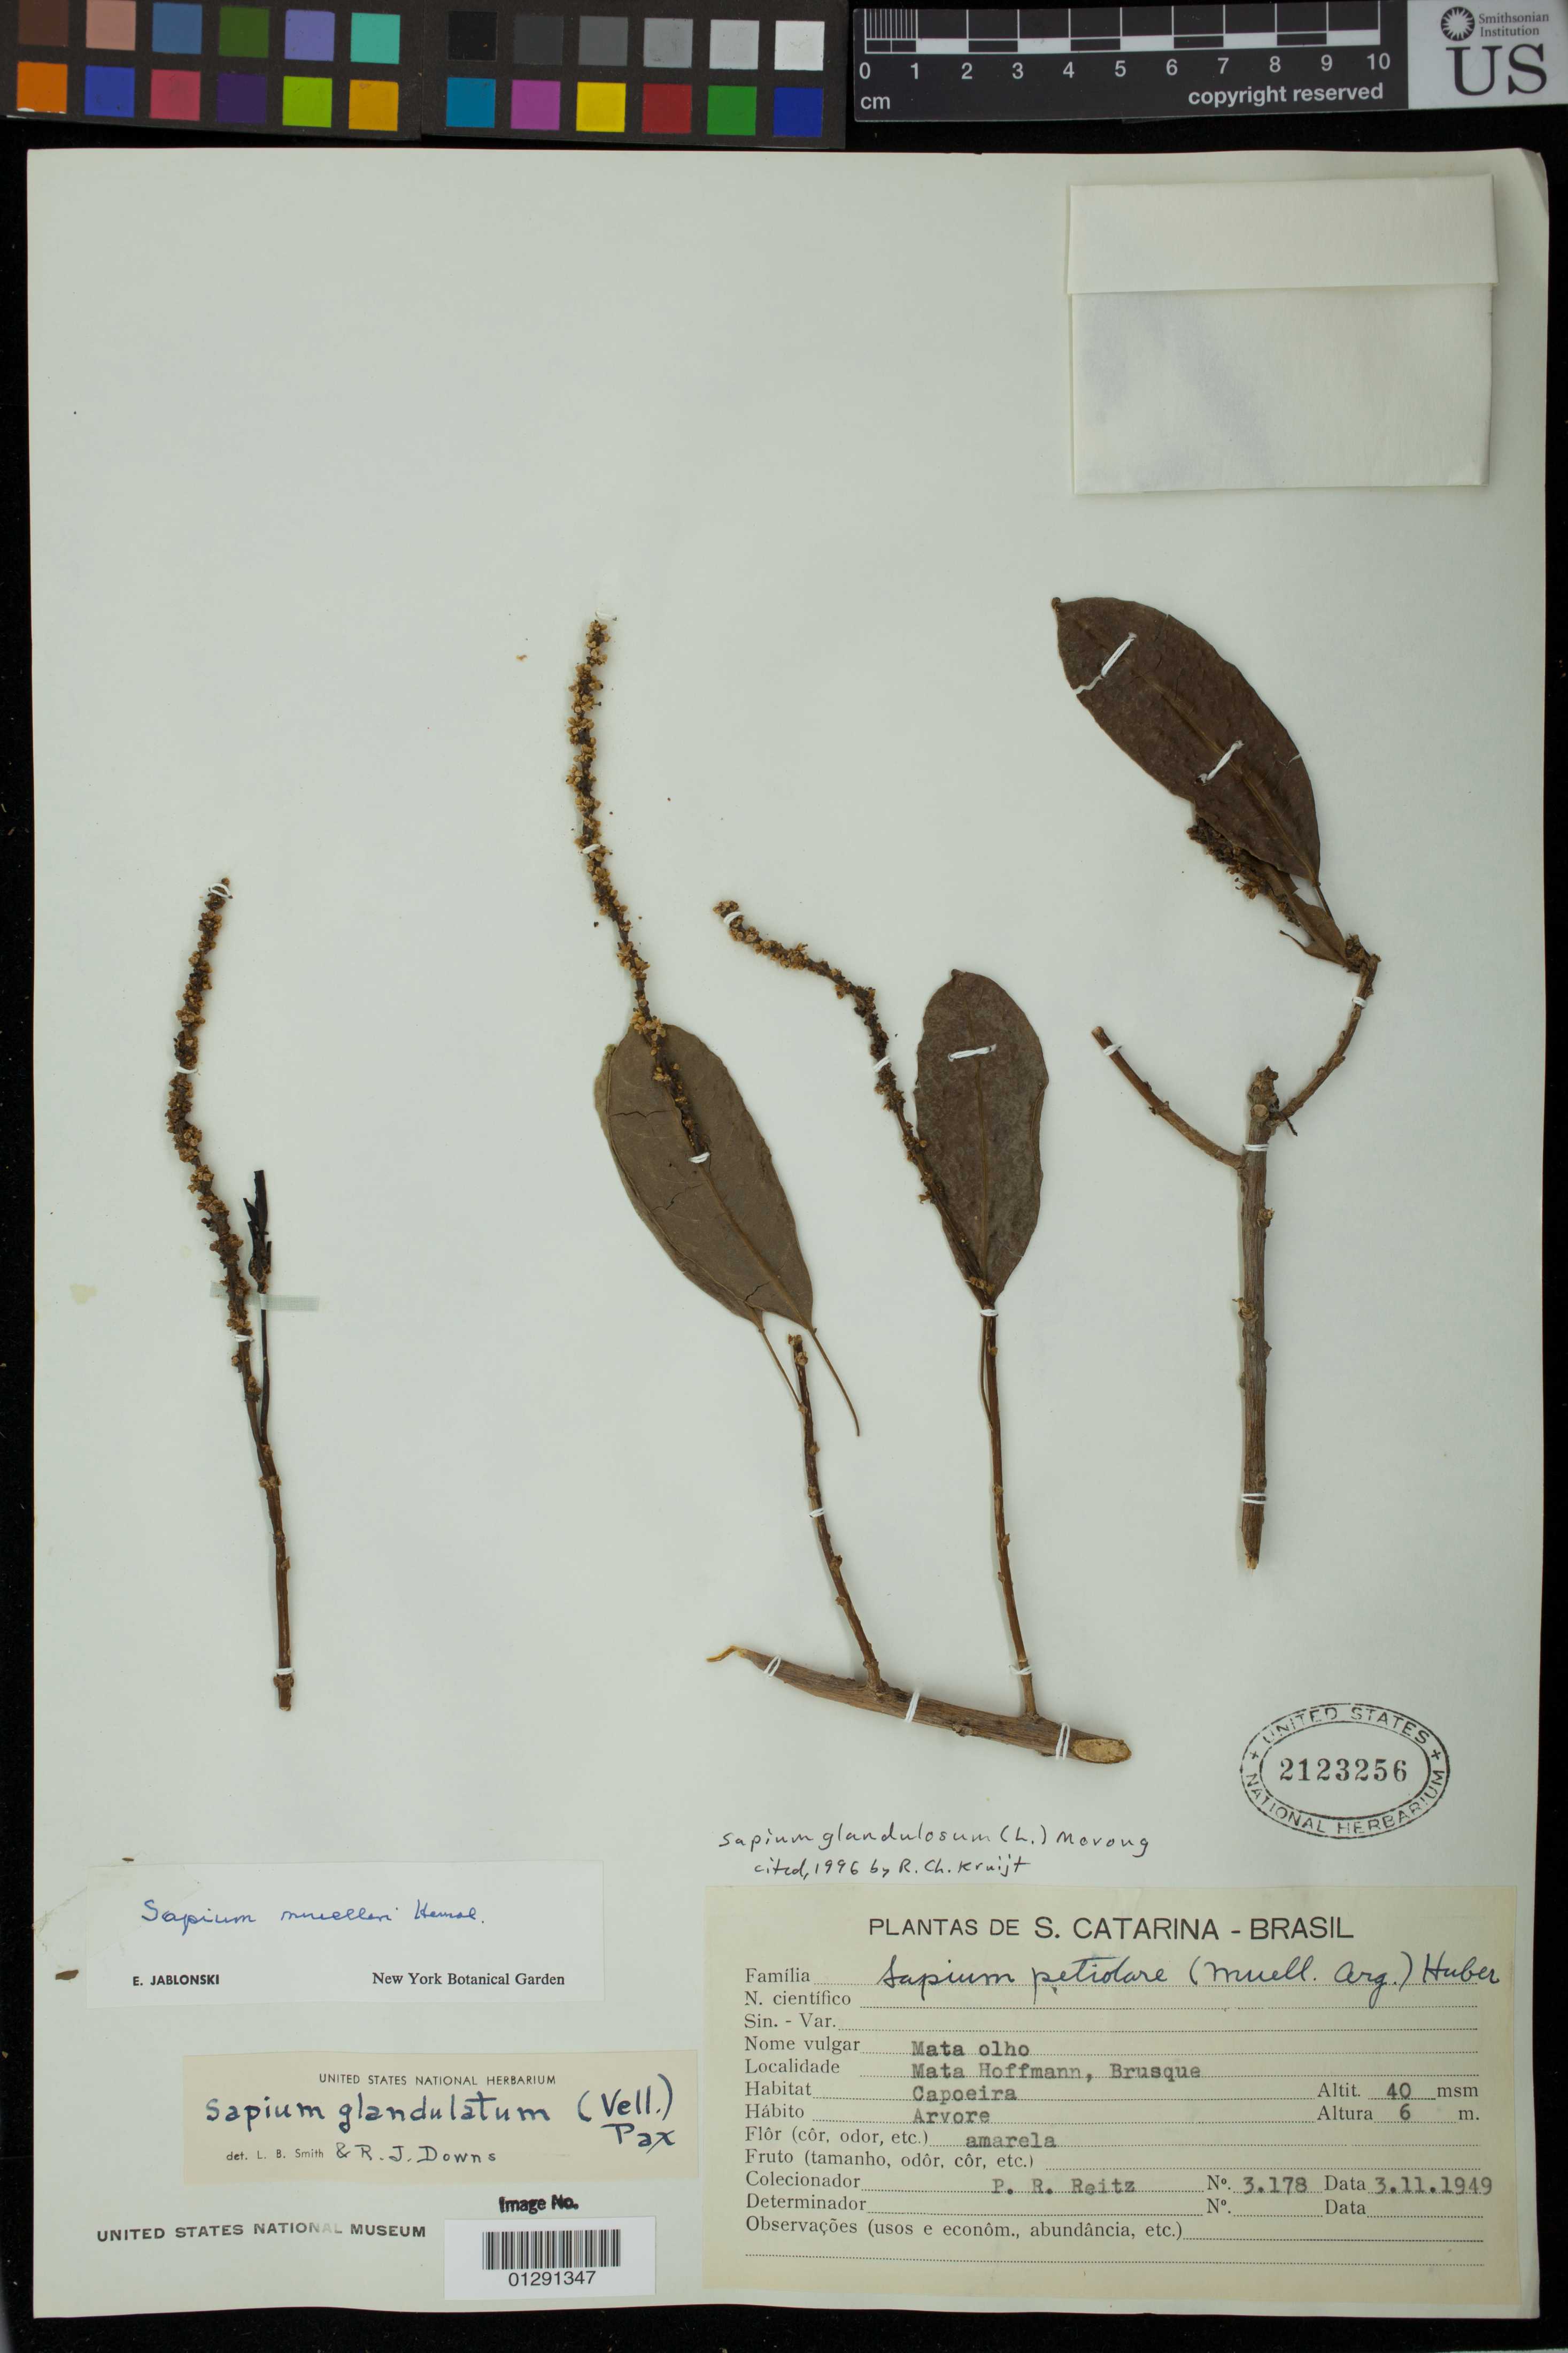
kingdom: Plantae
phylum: Tracheophyta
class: Magnoliopsida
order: Malpighiales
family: Euphorbiaceae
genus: Sapium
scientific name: Sapium glandulatum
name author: (Vell.) Pax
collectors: R. Reitz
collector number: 3178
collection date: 1949-03-11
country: Brazil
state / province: Santa Catarina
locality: Mata Hoffmann, Brusque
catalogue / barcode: US 2123256